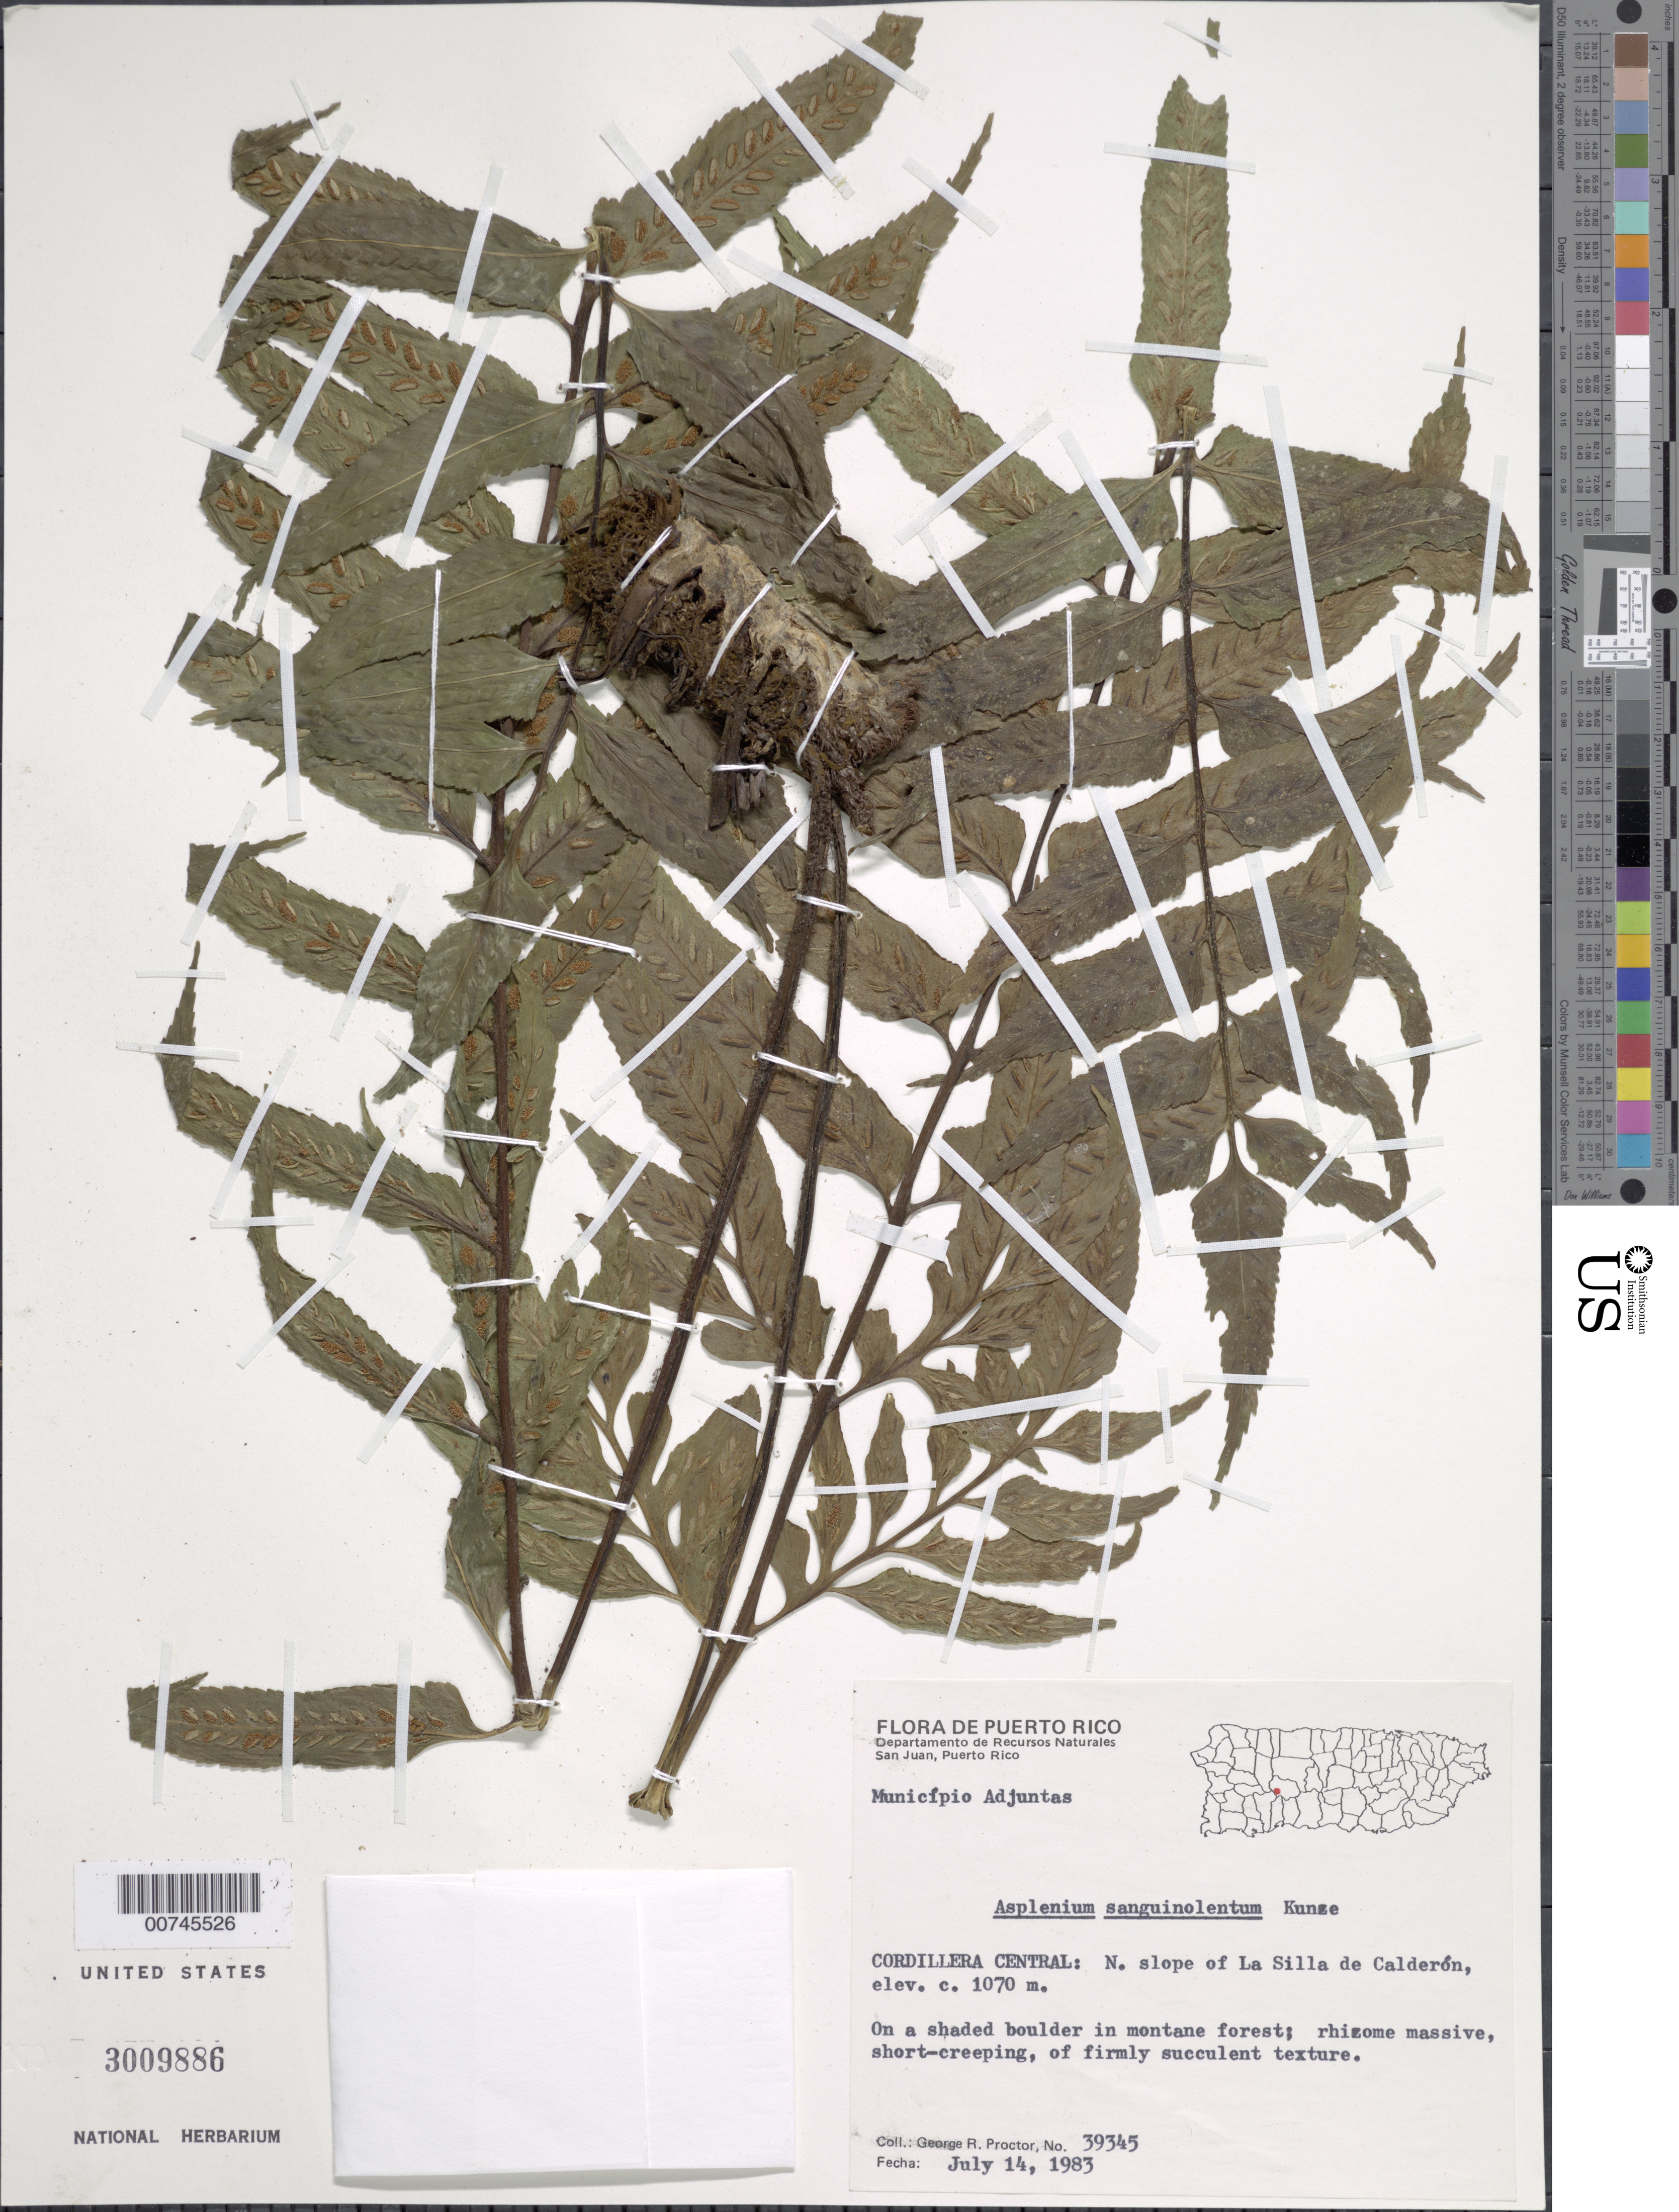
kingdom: Plantae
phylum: Tracheophyta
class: Polypodiopsida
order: Polypodiales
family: Aspleniaceae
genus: Asplenium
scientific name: Asplenium feei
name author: Kunze ex Fée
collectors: G. R. Proctor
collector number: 39345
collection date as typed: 14 Jul 1983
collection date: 1983-07-14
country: Puerto Rico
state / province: Adjuntas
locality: Cordillera Central: N slope of La Silla de Calderón, Municipio Adjuntas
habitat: On a shaded boulder in montane forest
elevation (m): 1070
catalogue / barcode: US 3009886